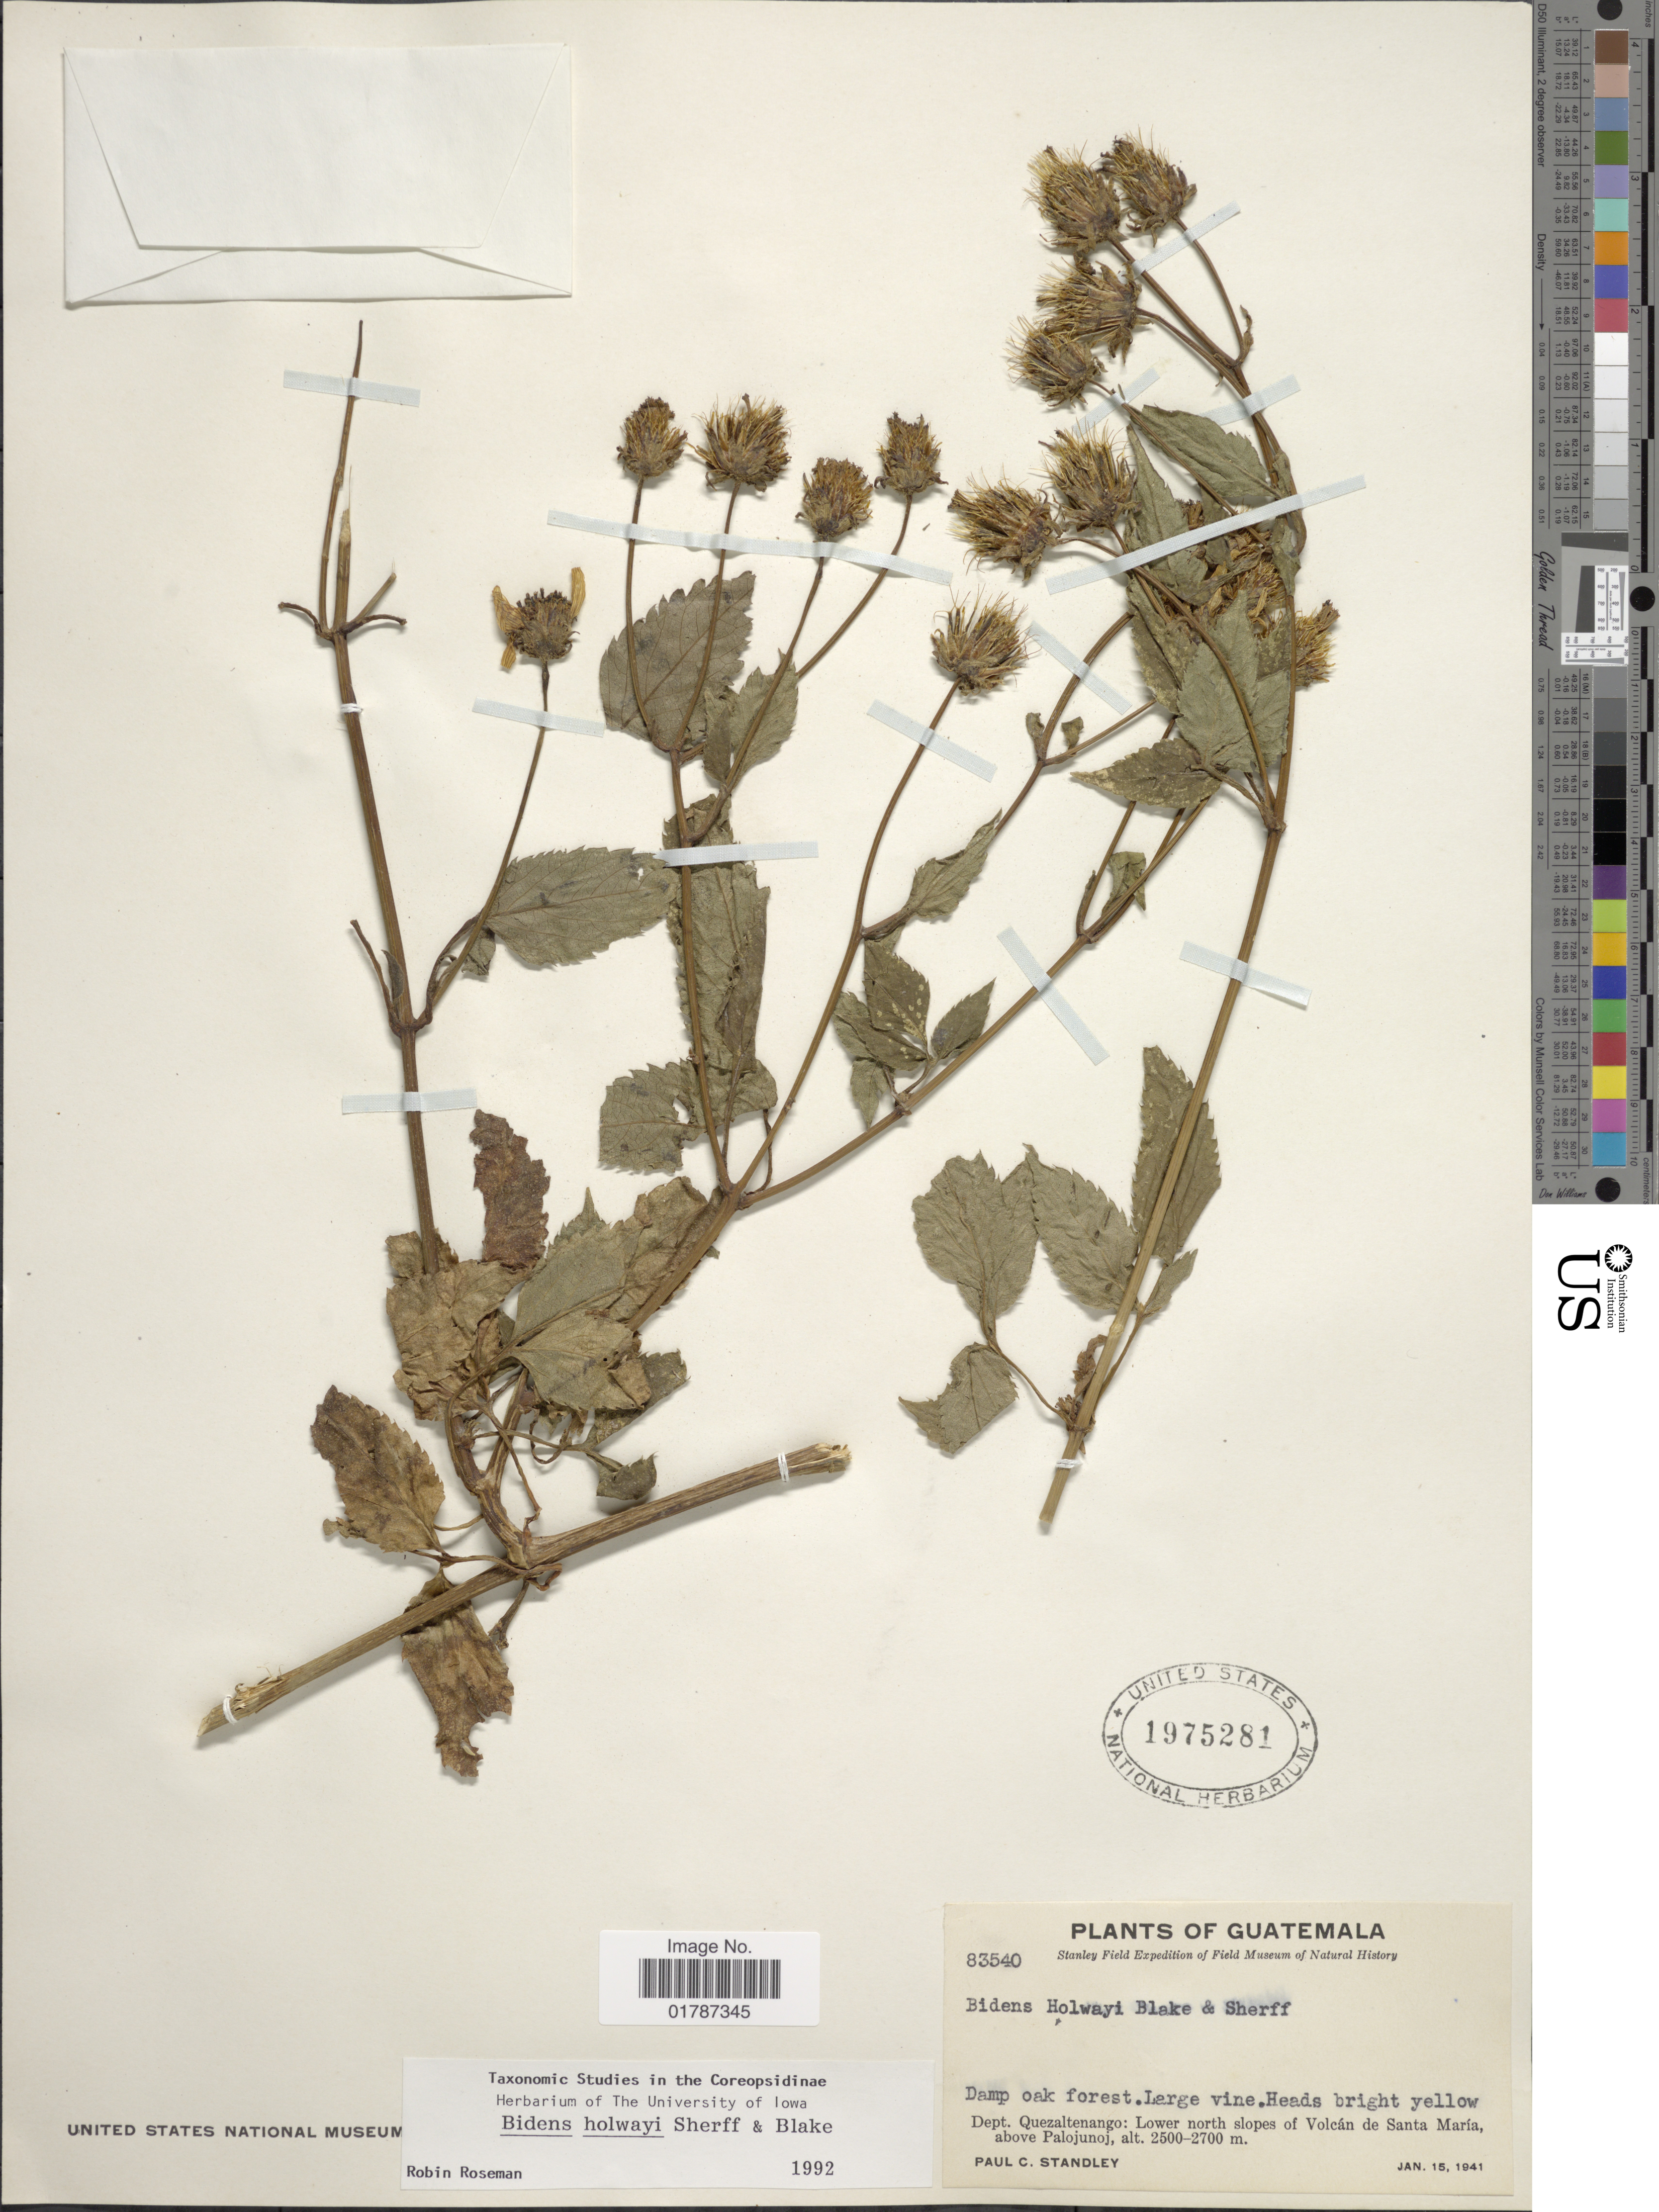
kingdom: Plantae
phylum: Tracheophyta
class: Magnoliopsida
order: Asterales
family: Asteraceae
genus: Bidens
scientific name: Bidens holwayi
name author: Sherff & S.F. Blake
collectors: P. C. Standley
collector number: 83540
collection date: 1941-01-15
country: Guatemala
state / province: Quetzaltenango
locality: Dept. Quezaltenango: Lower north slopes of Volcan de Santa Maria above Palojunoj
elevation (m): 2500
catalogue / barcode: US 1975281